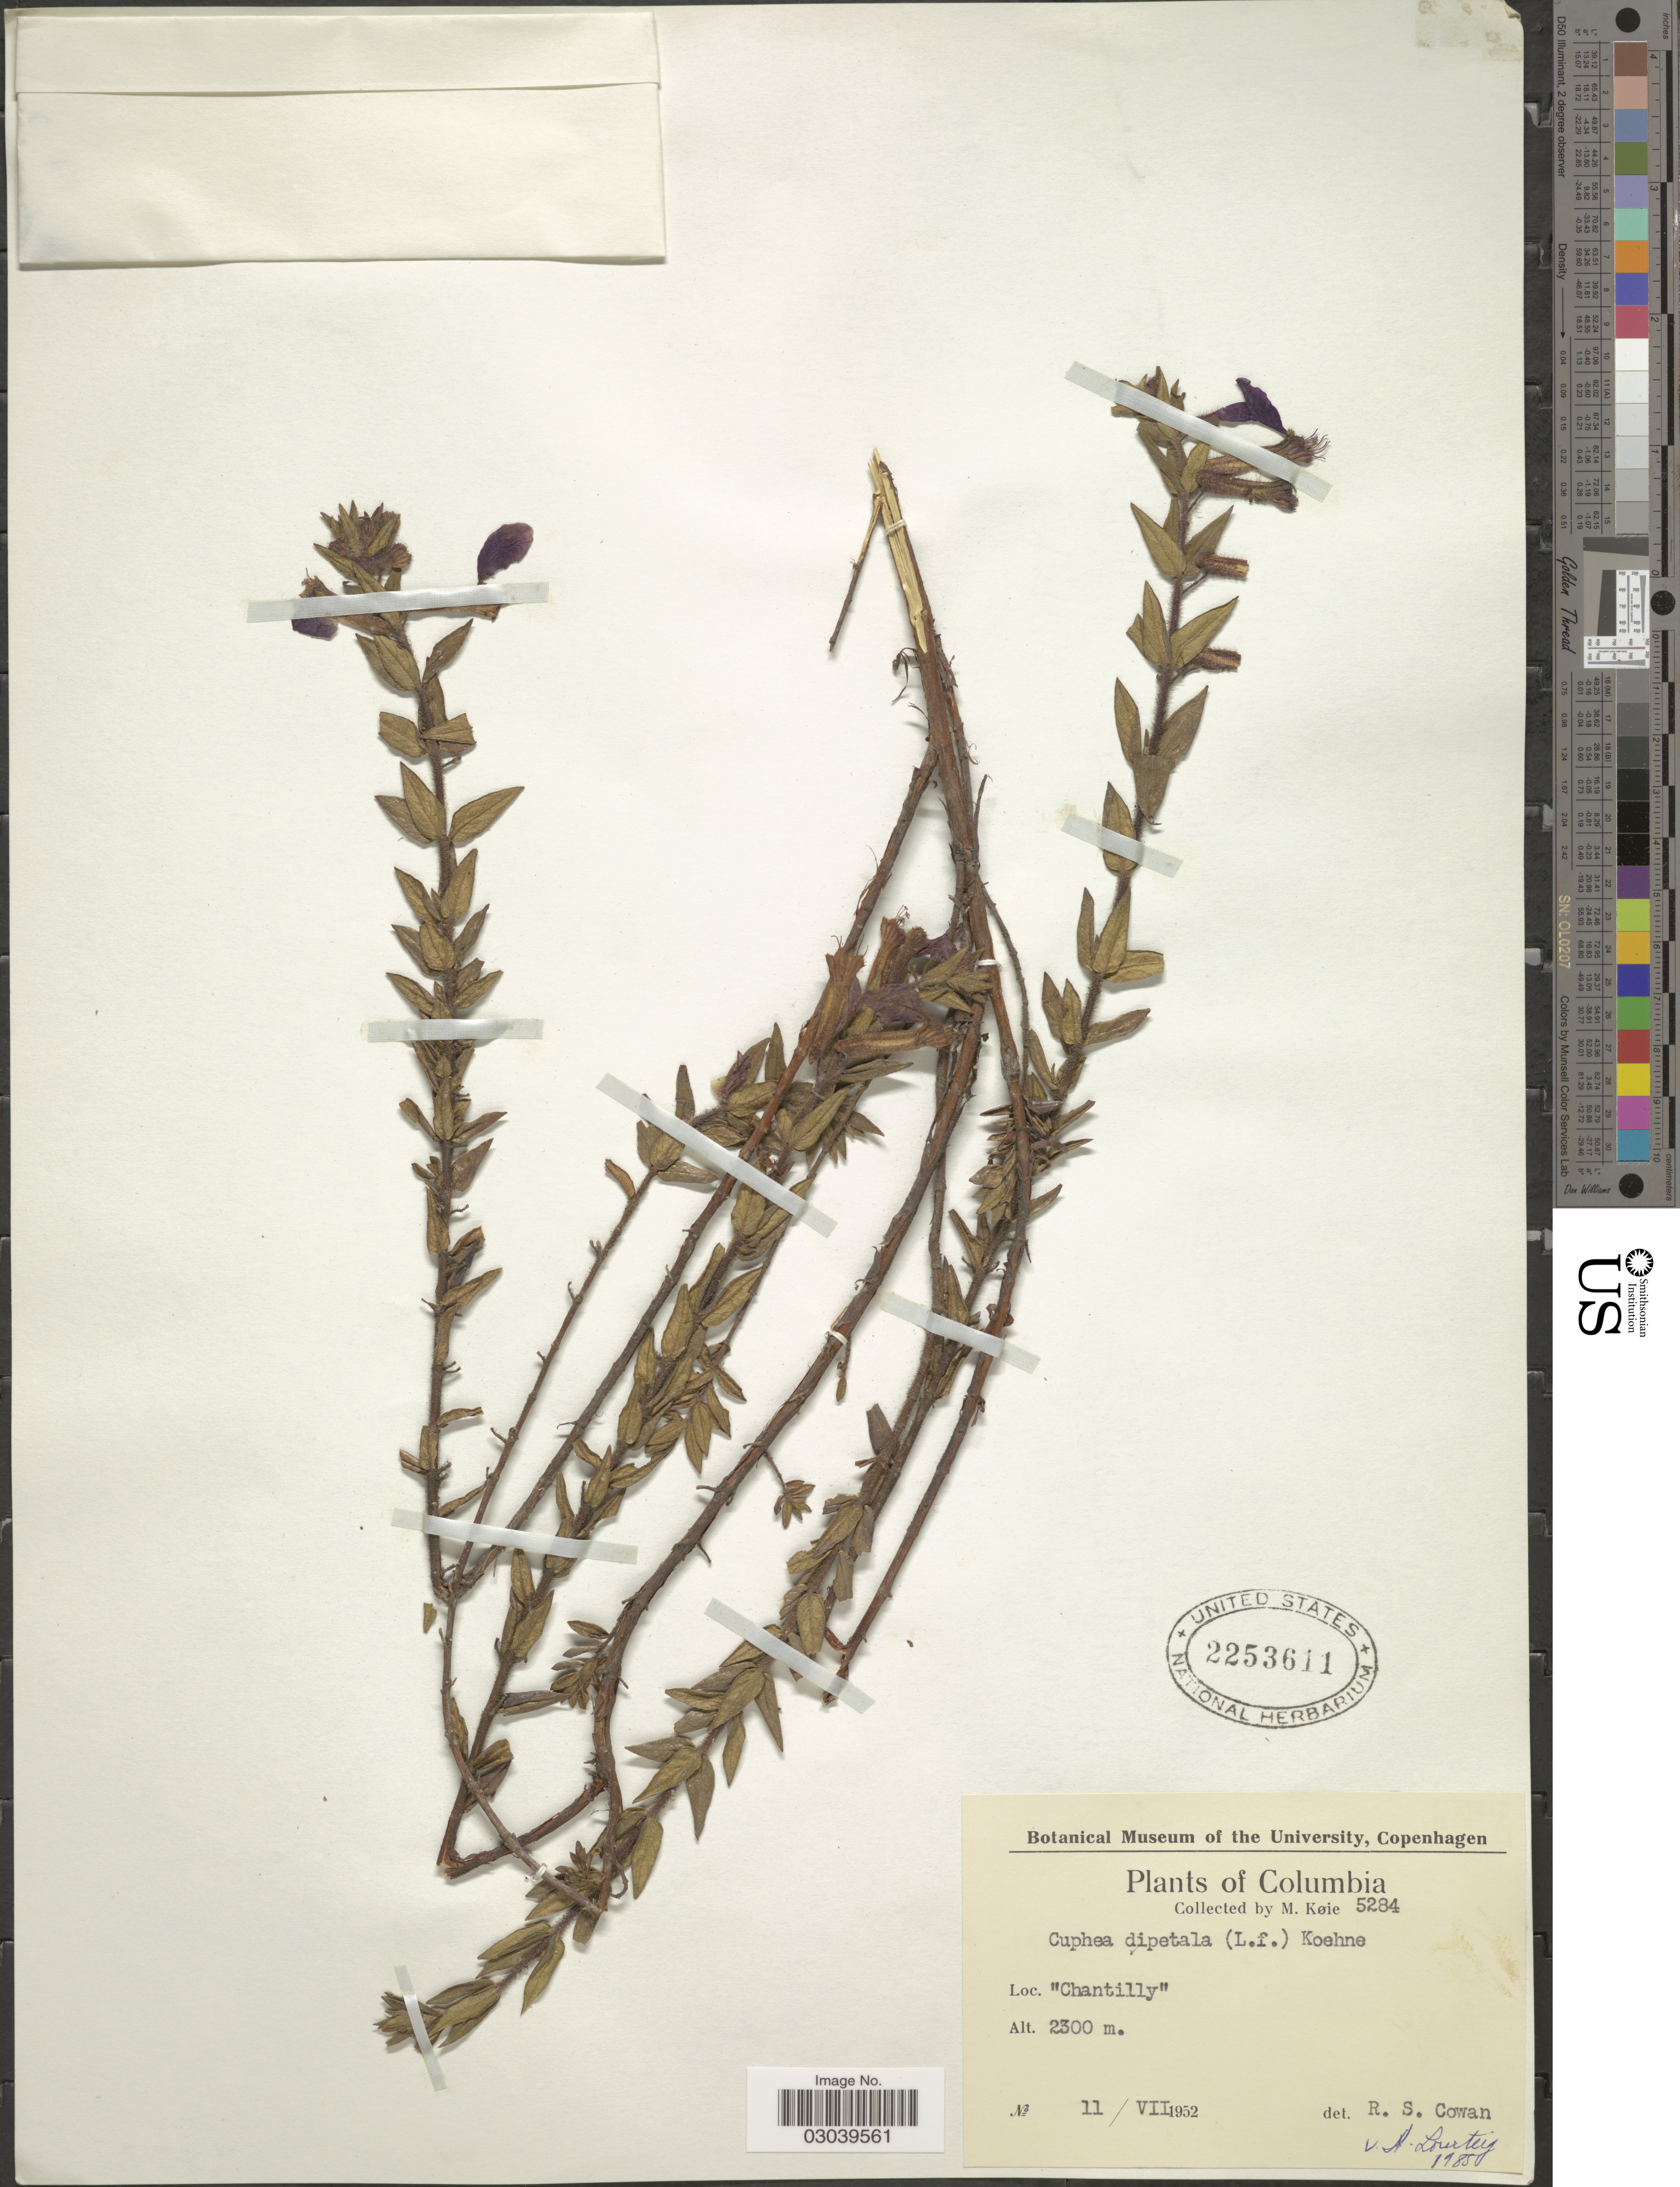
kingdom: Plantae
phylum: Tracheophyta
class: Magnoliopsida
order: Myrtales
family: Lythraceae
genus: Cuphea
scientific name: Cuphea dipetala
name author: (L. f.) Koehne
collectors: M. Köie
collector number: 5284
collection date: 1952-07-11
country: Colombia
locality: Chantilly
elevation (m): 2300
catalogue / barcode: US 2253611